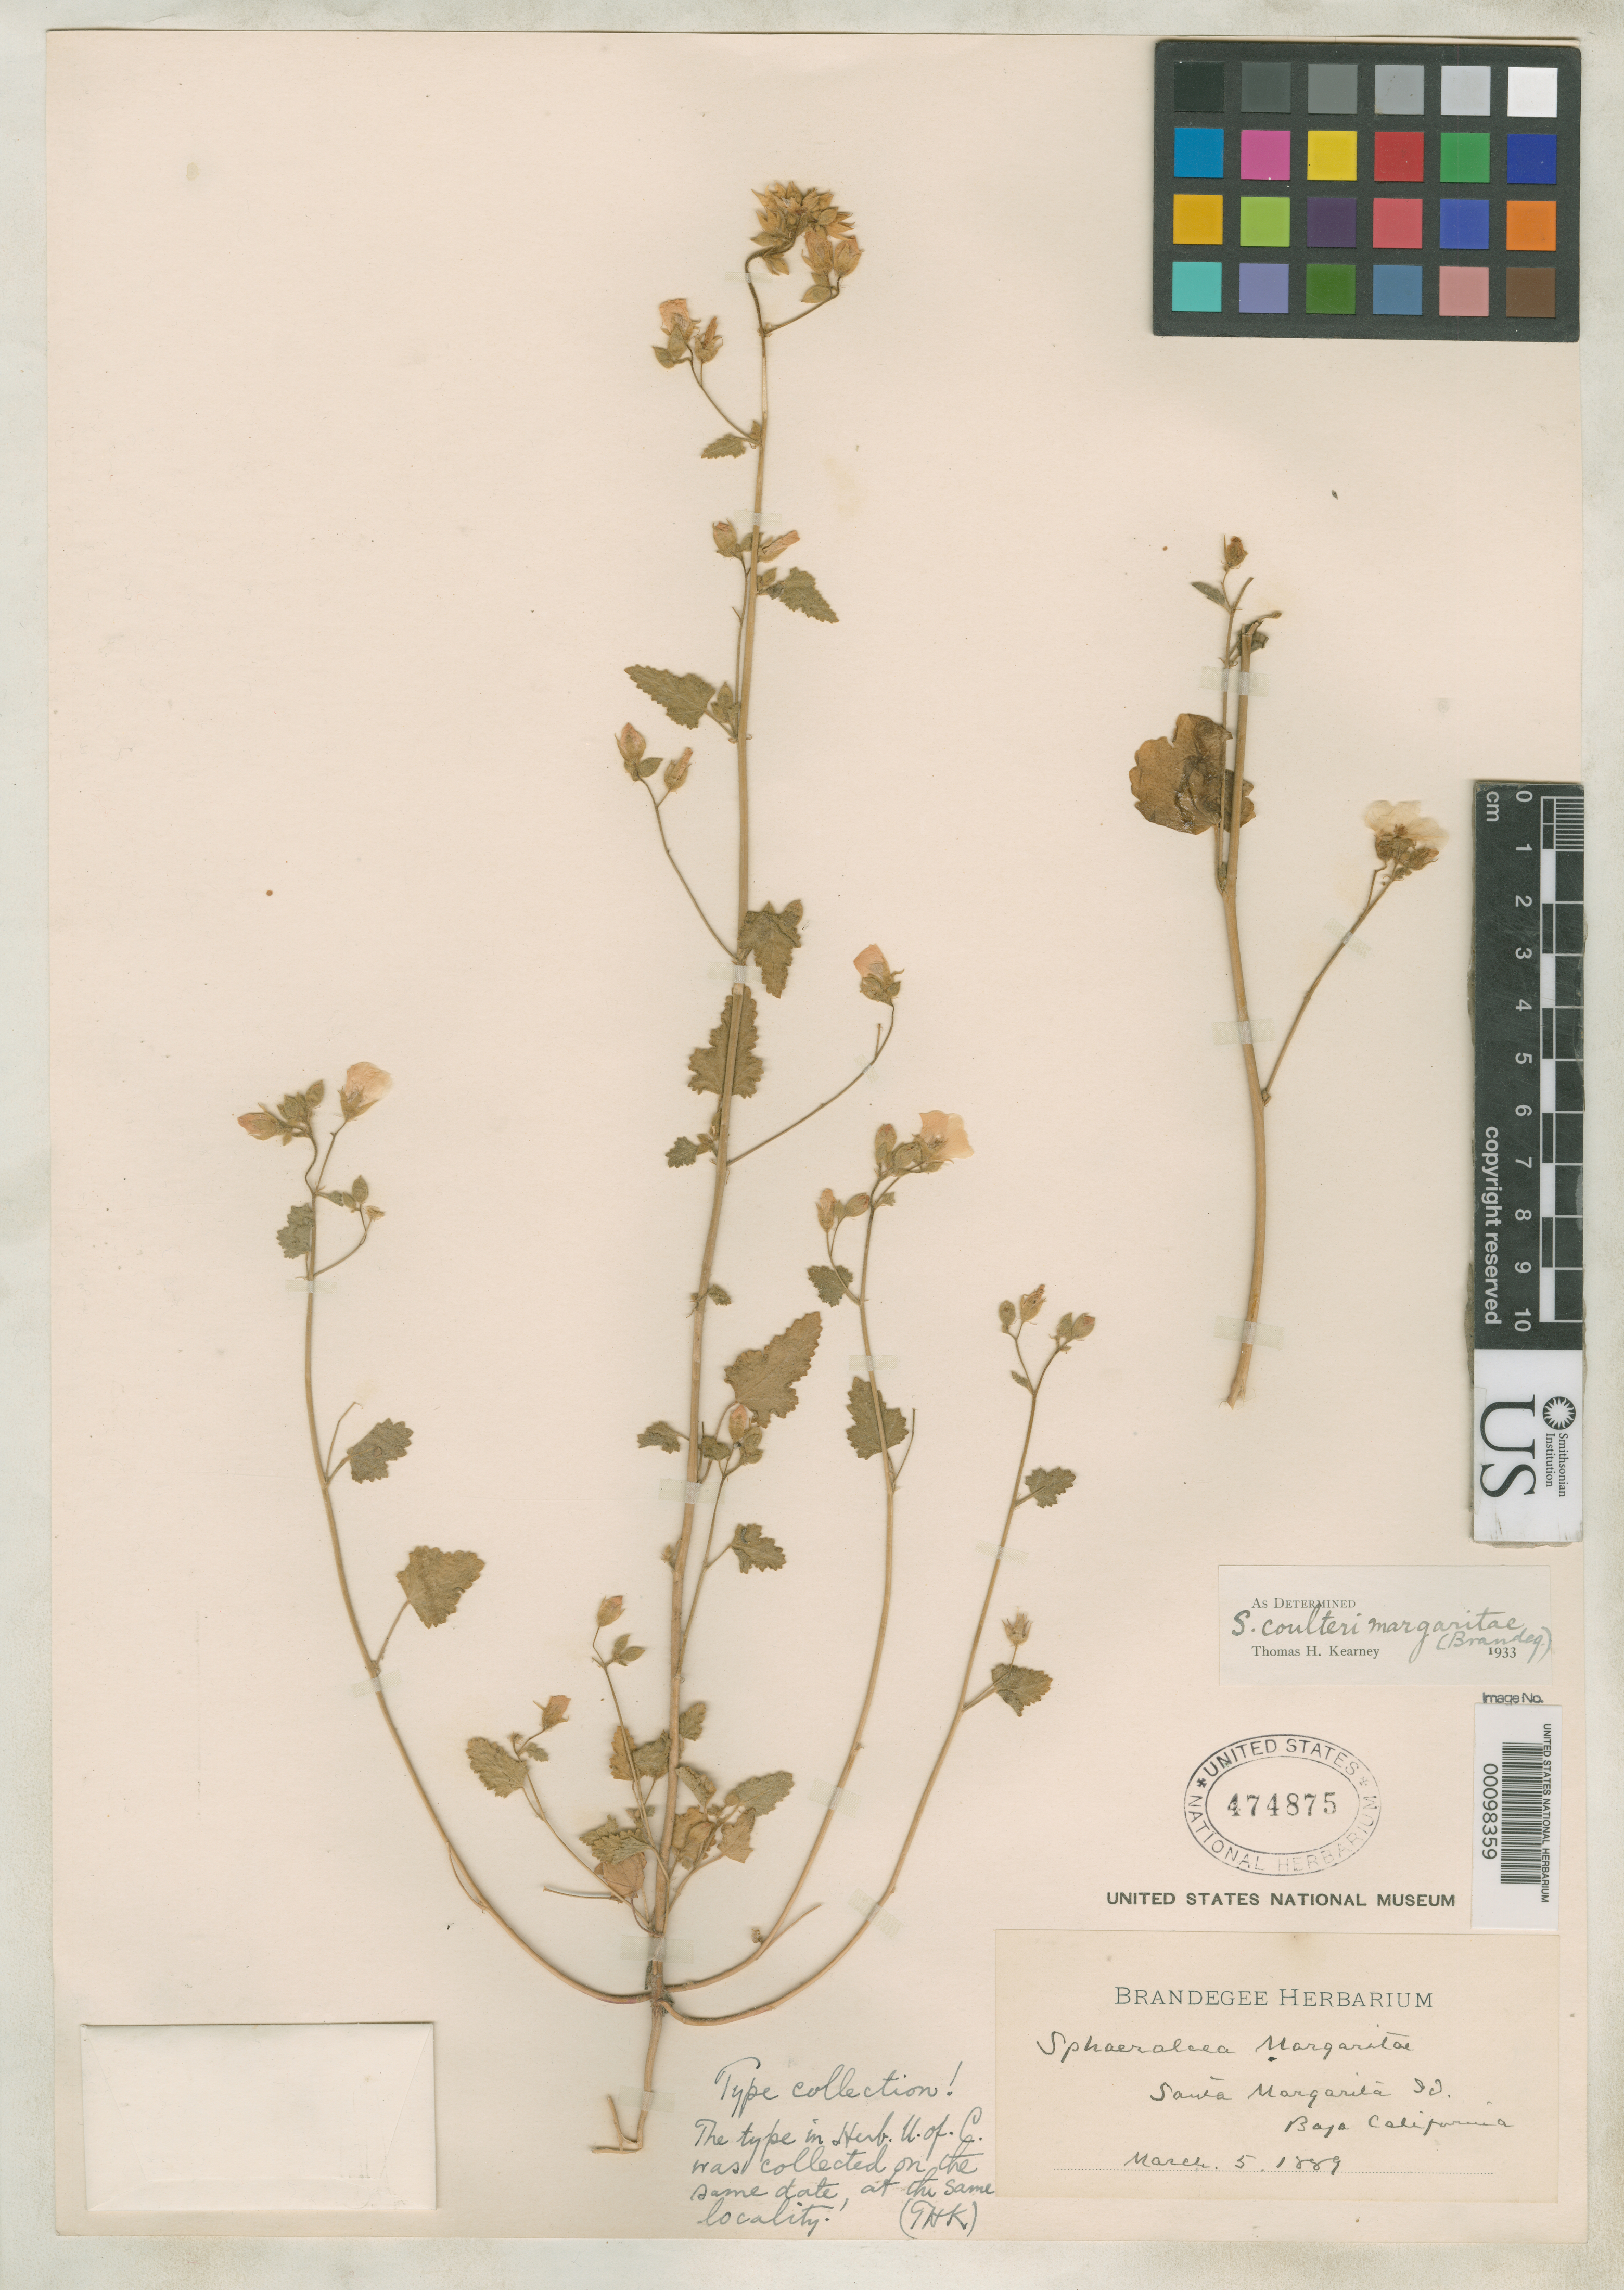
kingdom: Plantae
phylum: Tracheophyta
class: Magnoliopsida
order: Malvales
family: Malvaceae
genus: Sphaeralcea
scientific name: Sphaeralcea margaritae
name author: Brandegee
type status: Isotype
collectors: T. S. Brandegee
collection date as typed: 05 Mar 1889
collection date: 1889-03-05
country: Mexico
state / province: Baja California Sur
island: Santa Margarita Island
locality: Magdalena Bay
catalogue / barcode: US 474875